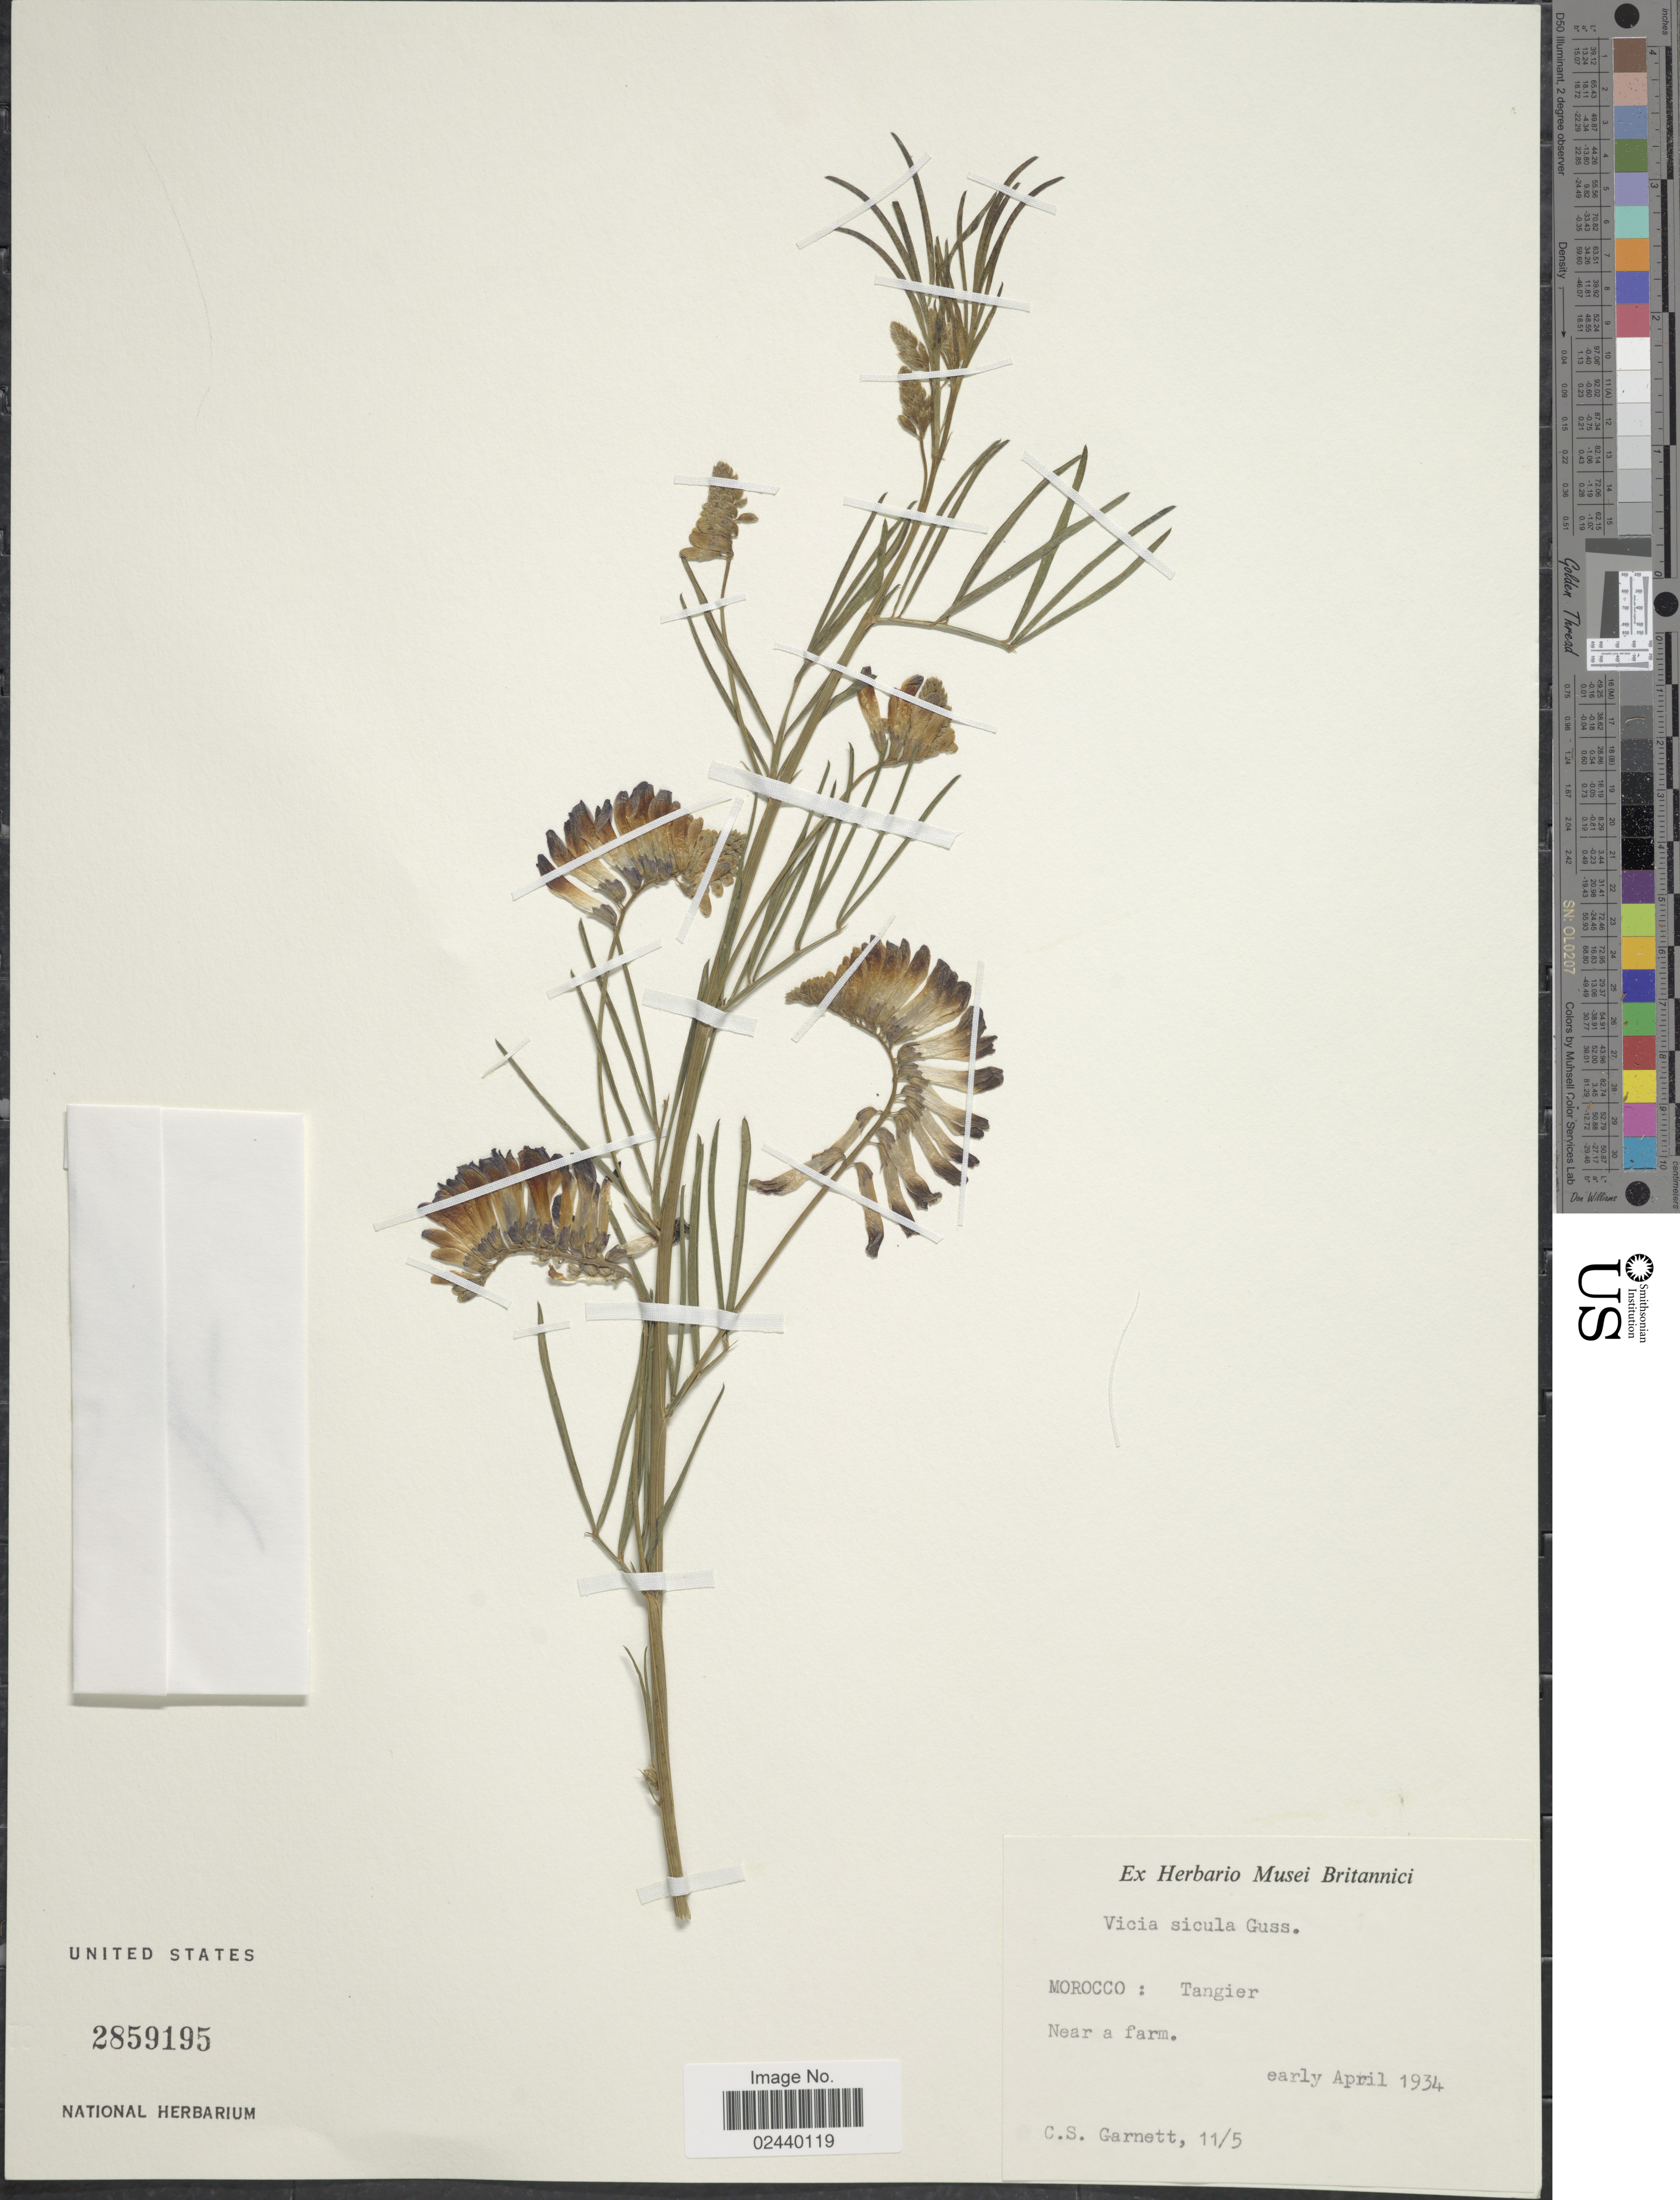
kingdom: Plantae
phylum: Tracheophyta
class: Magnoliopsida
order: Fabales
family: Fabaceae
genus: Vicia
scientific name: Vicia sicula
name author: (Raf.) Gussone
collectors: C. Garnett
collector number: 11/5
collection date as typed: early April 1934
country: Morocco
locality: Tangier, Near a farm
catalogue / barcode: US 2859195